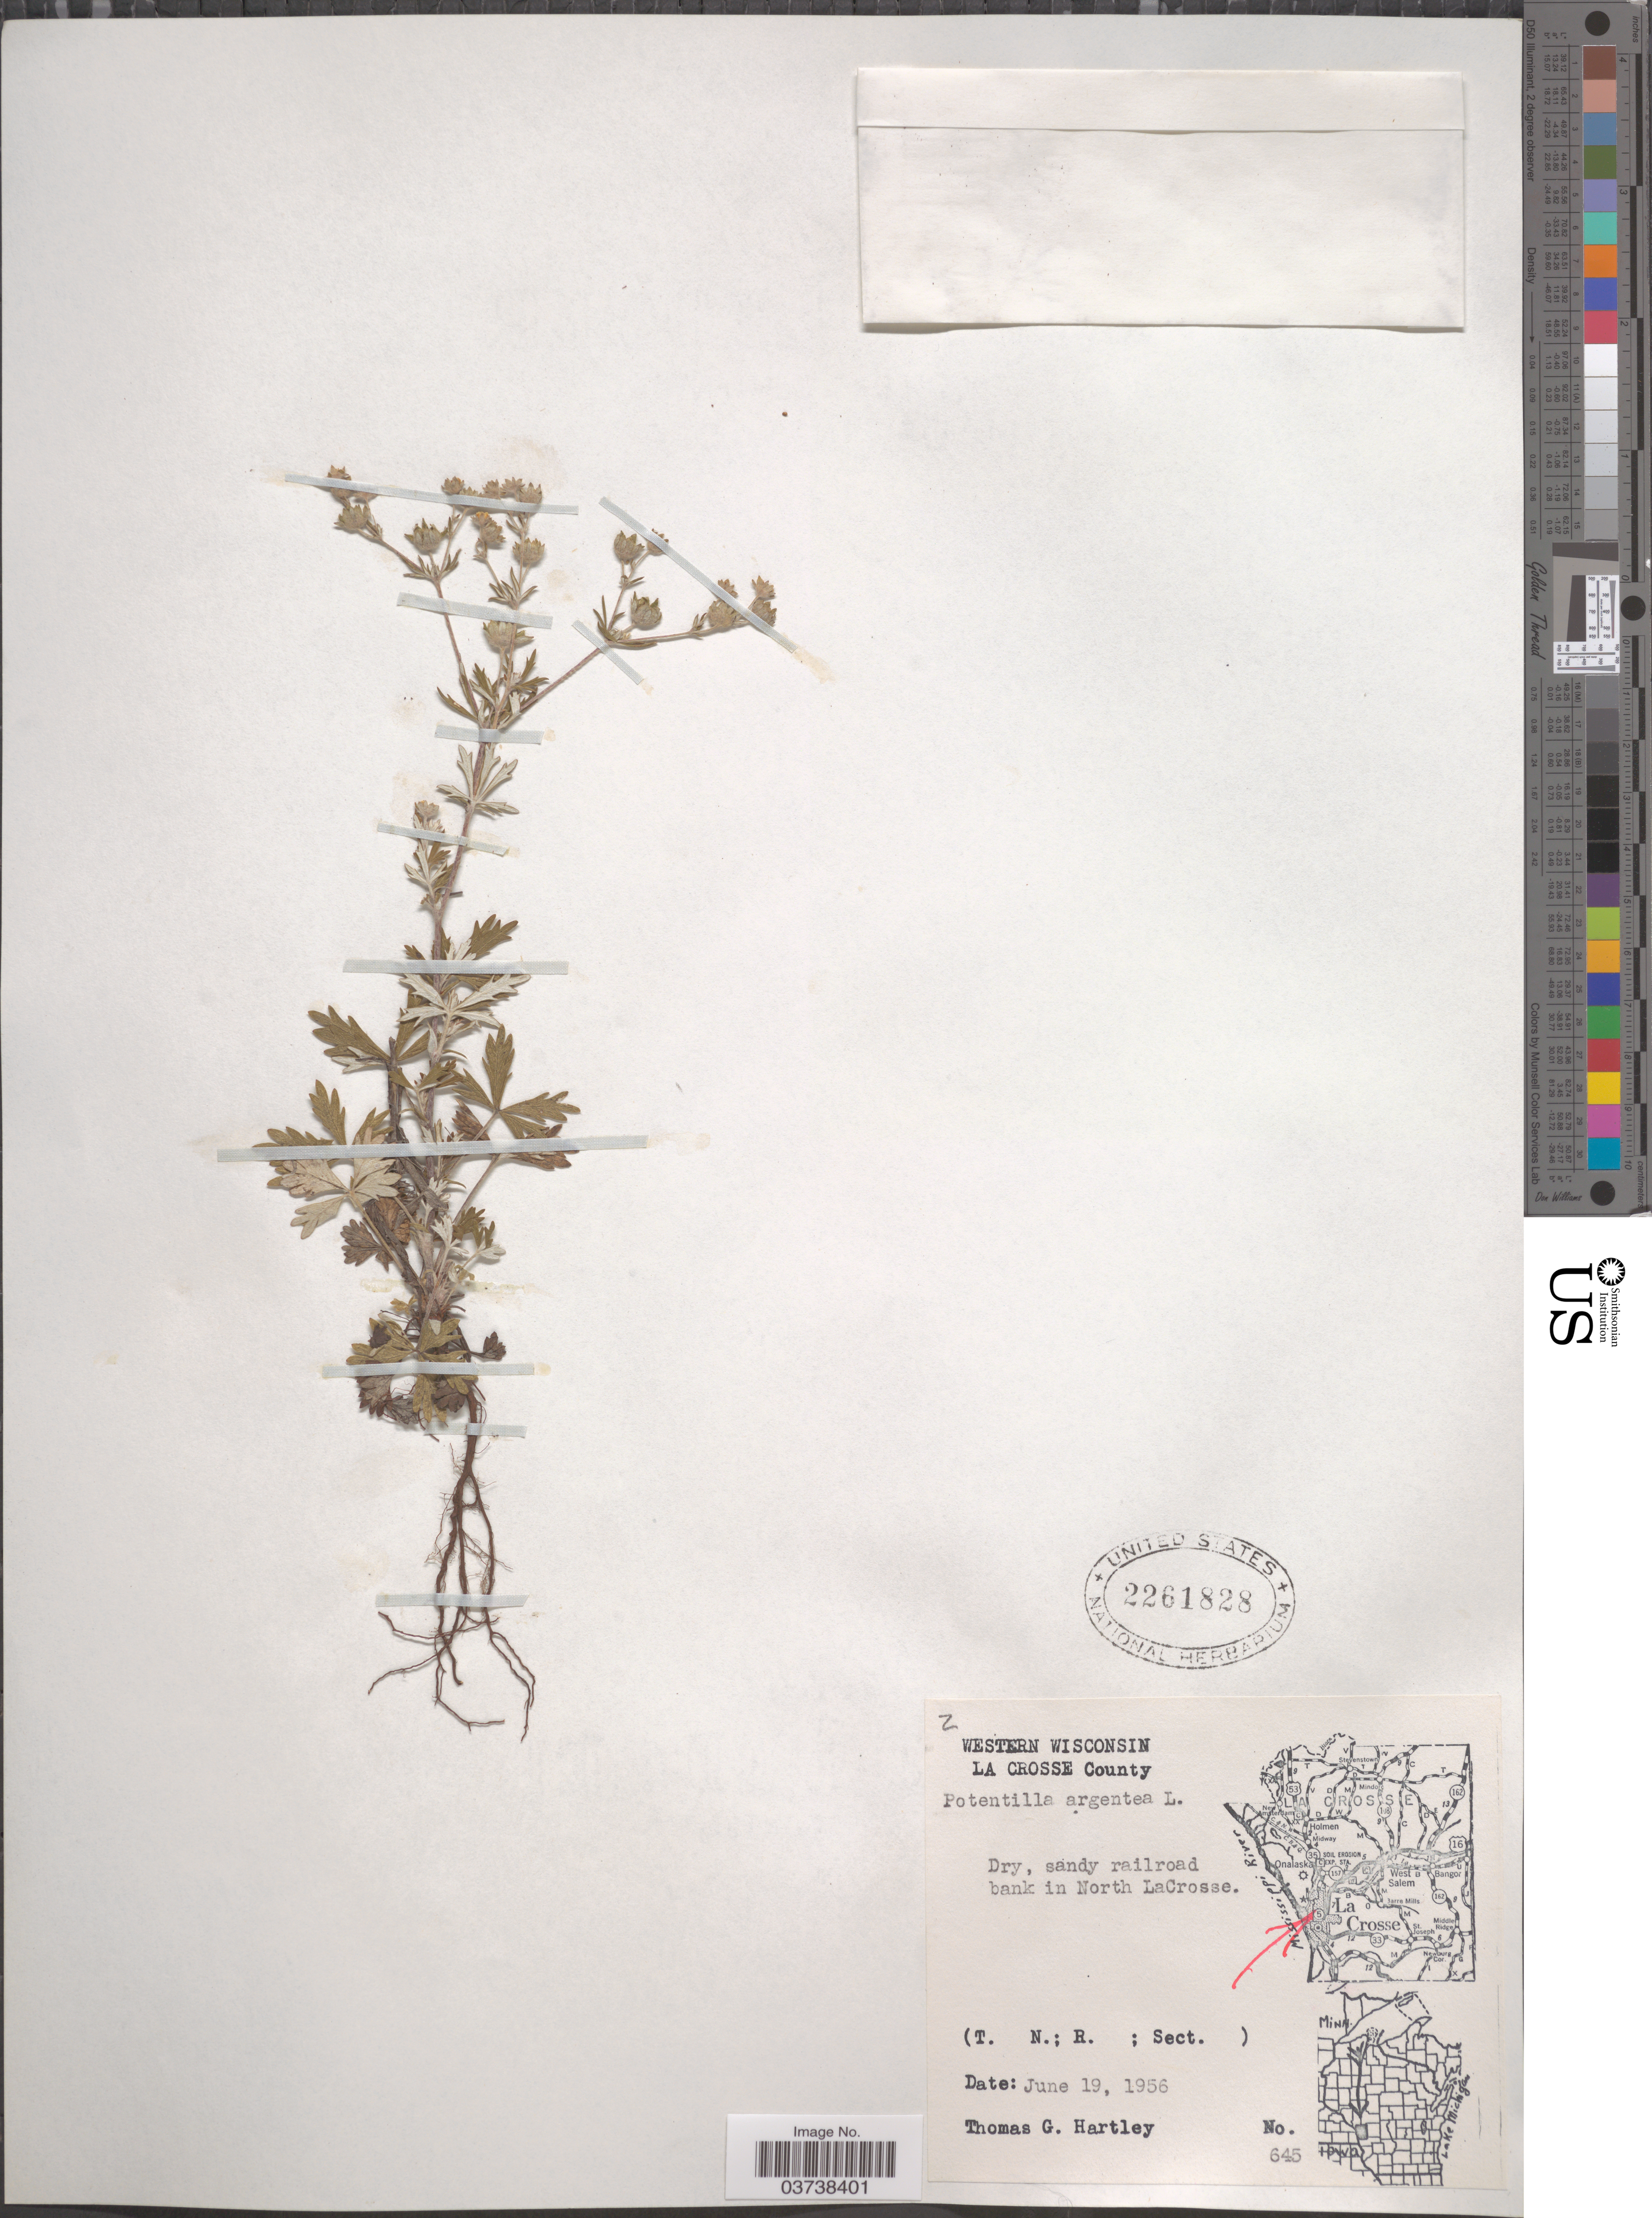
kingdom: Plantae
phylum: Tracheophyta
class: Magnoliopsida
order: Rosales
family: Rosaceae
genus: Potentilla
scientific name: Potentilla argentea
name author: L.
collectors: T. G. Hartley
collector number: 645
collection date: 1956-06-19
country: United States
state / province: Wisconsin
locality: Western Wisconsin. La Crosse County. Railroad bank in North LaCrosse.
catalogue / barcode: US 2261828